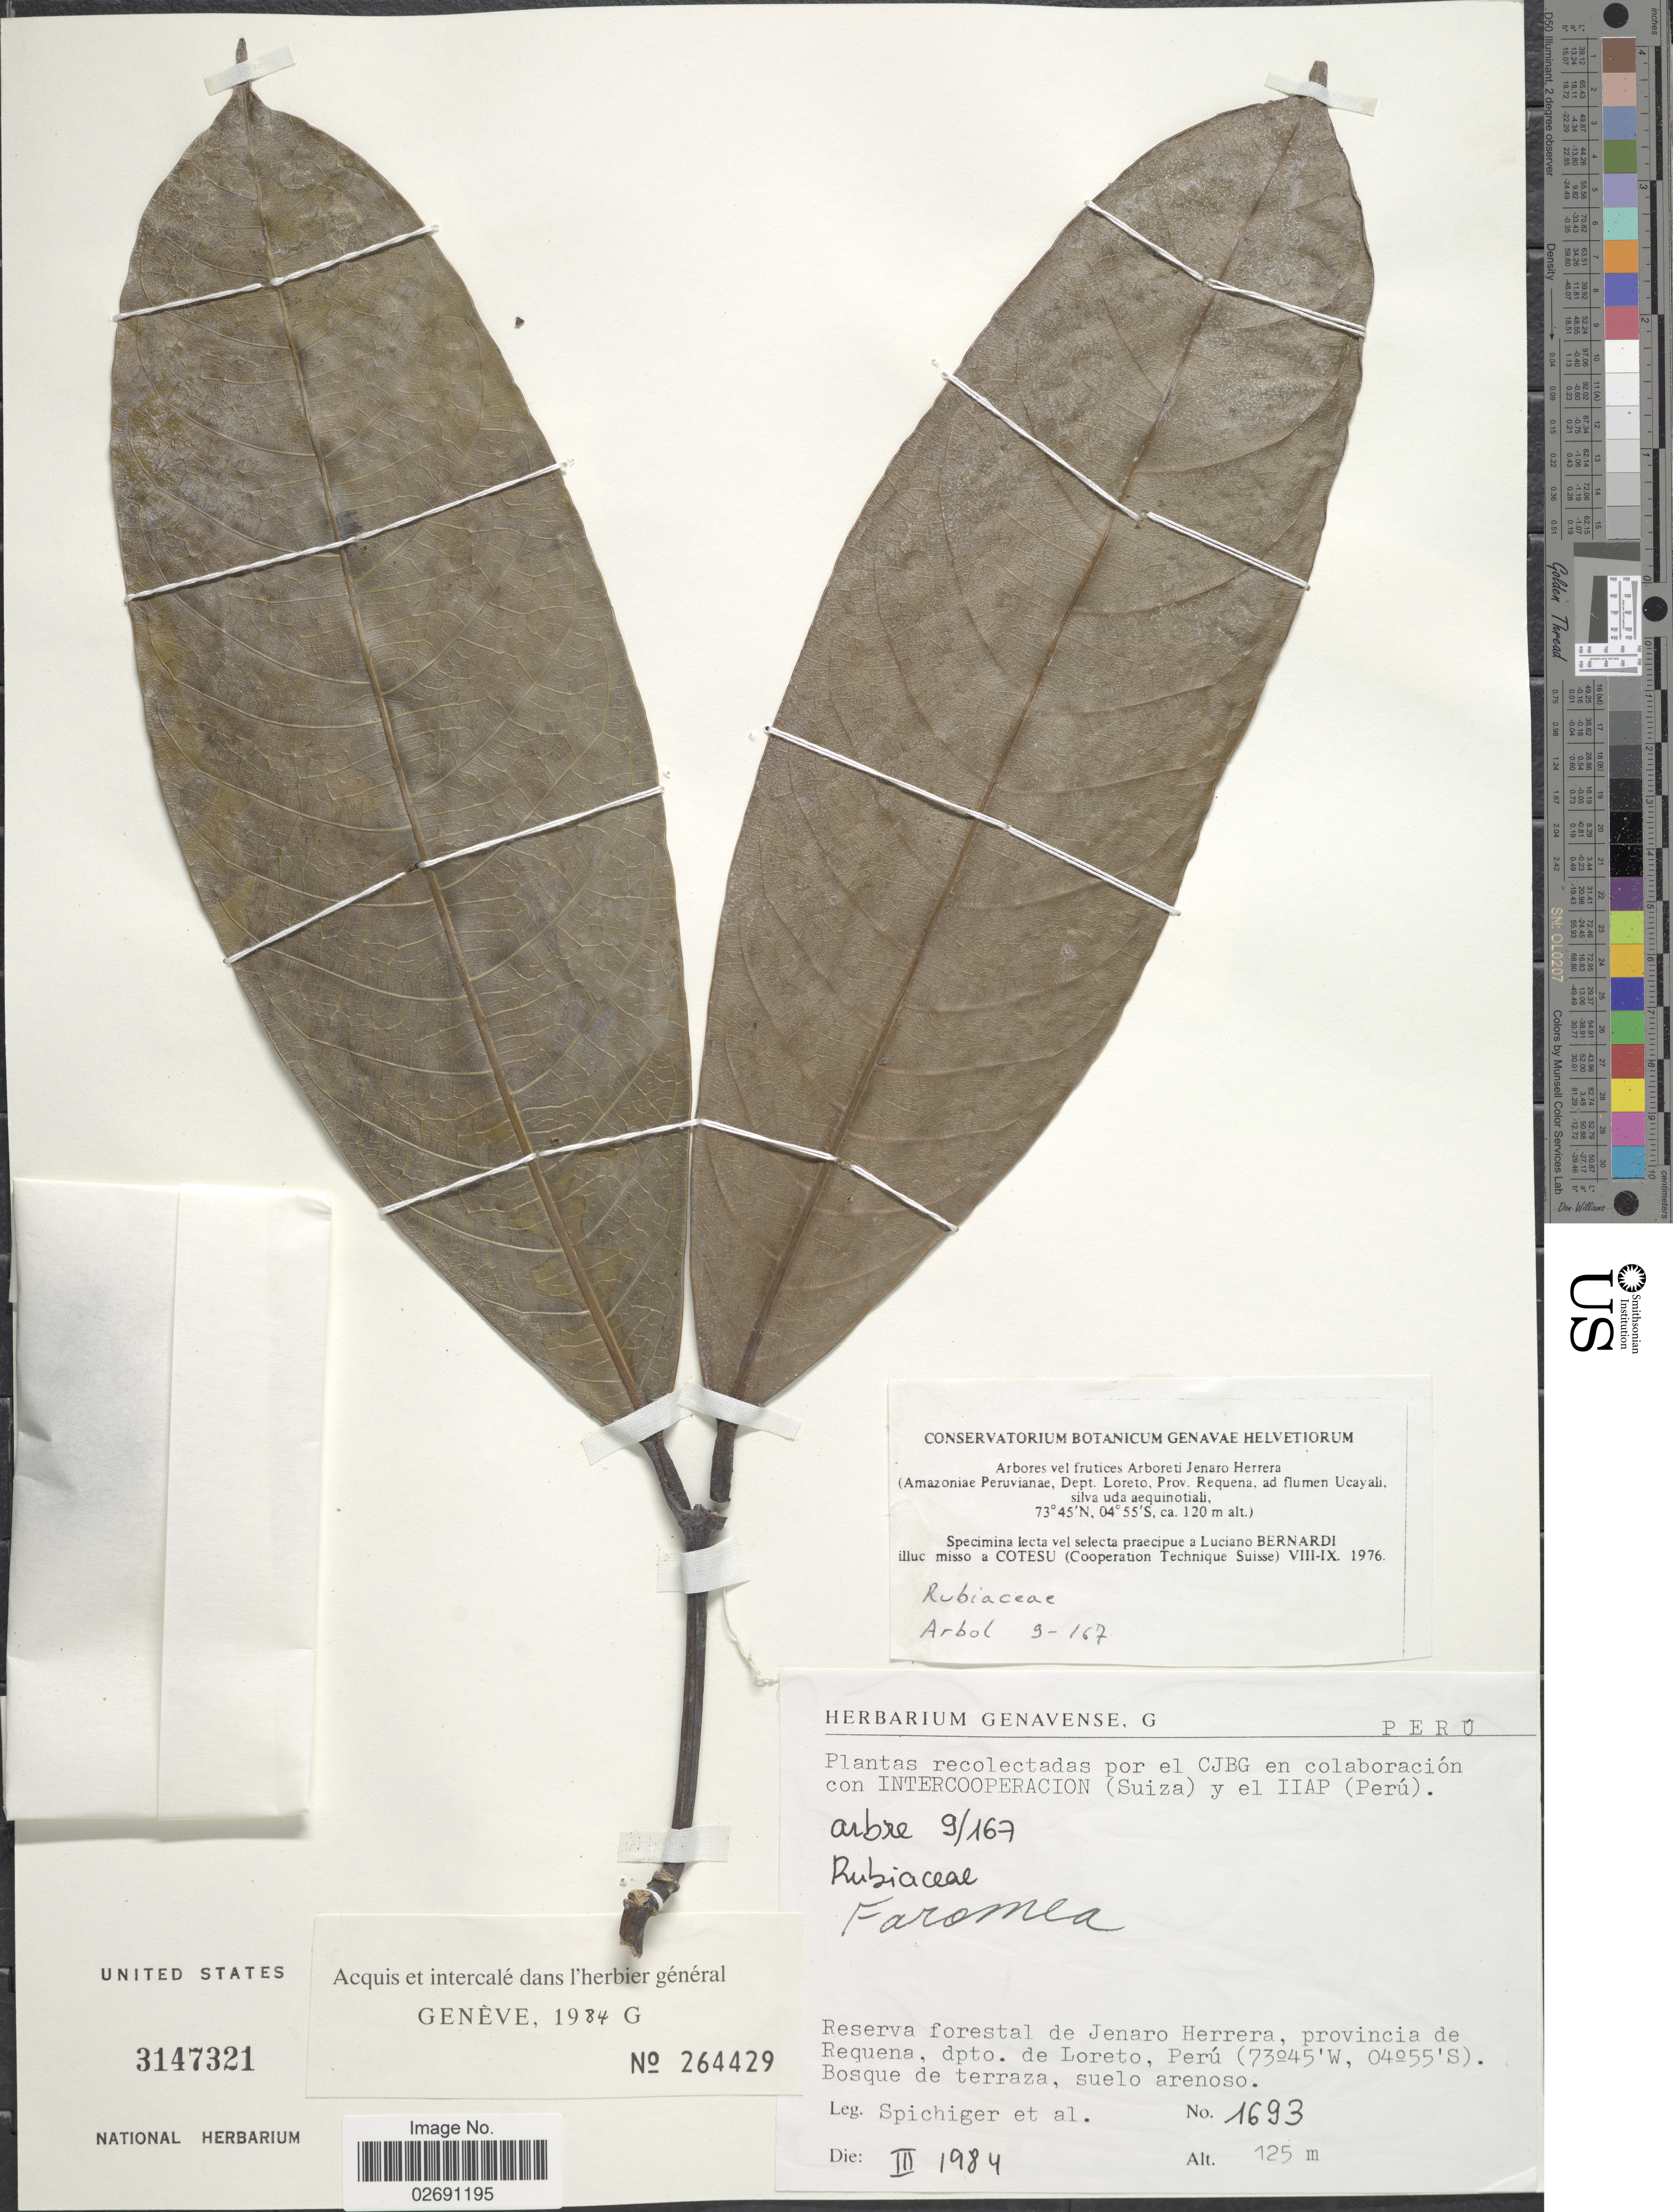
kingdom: Plantae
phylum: Tracheophyta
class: Magnoliopsida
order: Gentianales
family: Rubiaceae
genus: Faramea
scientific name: Faramea sp.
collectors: Spichiger & et al.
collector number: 1693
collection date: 1984-03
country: Peru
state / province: Loreto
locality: Reserva forestal de Jenaro Herrera, provincia de Requena, Bosque de terraza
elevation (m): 125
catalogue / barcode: US 3147321